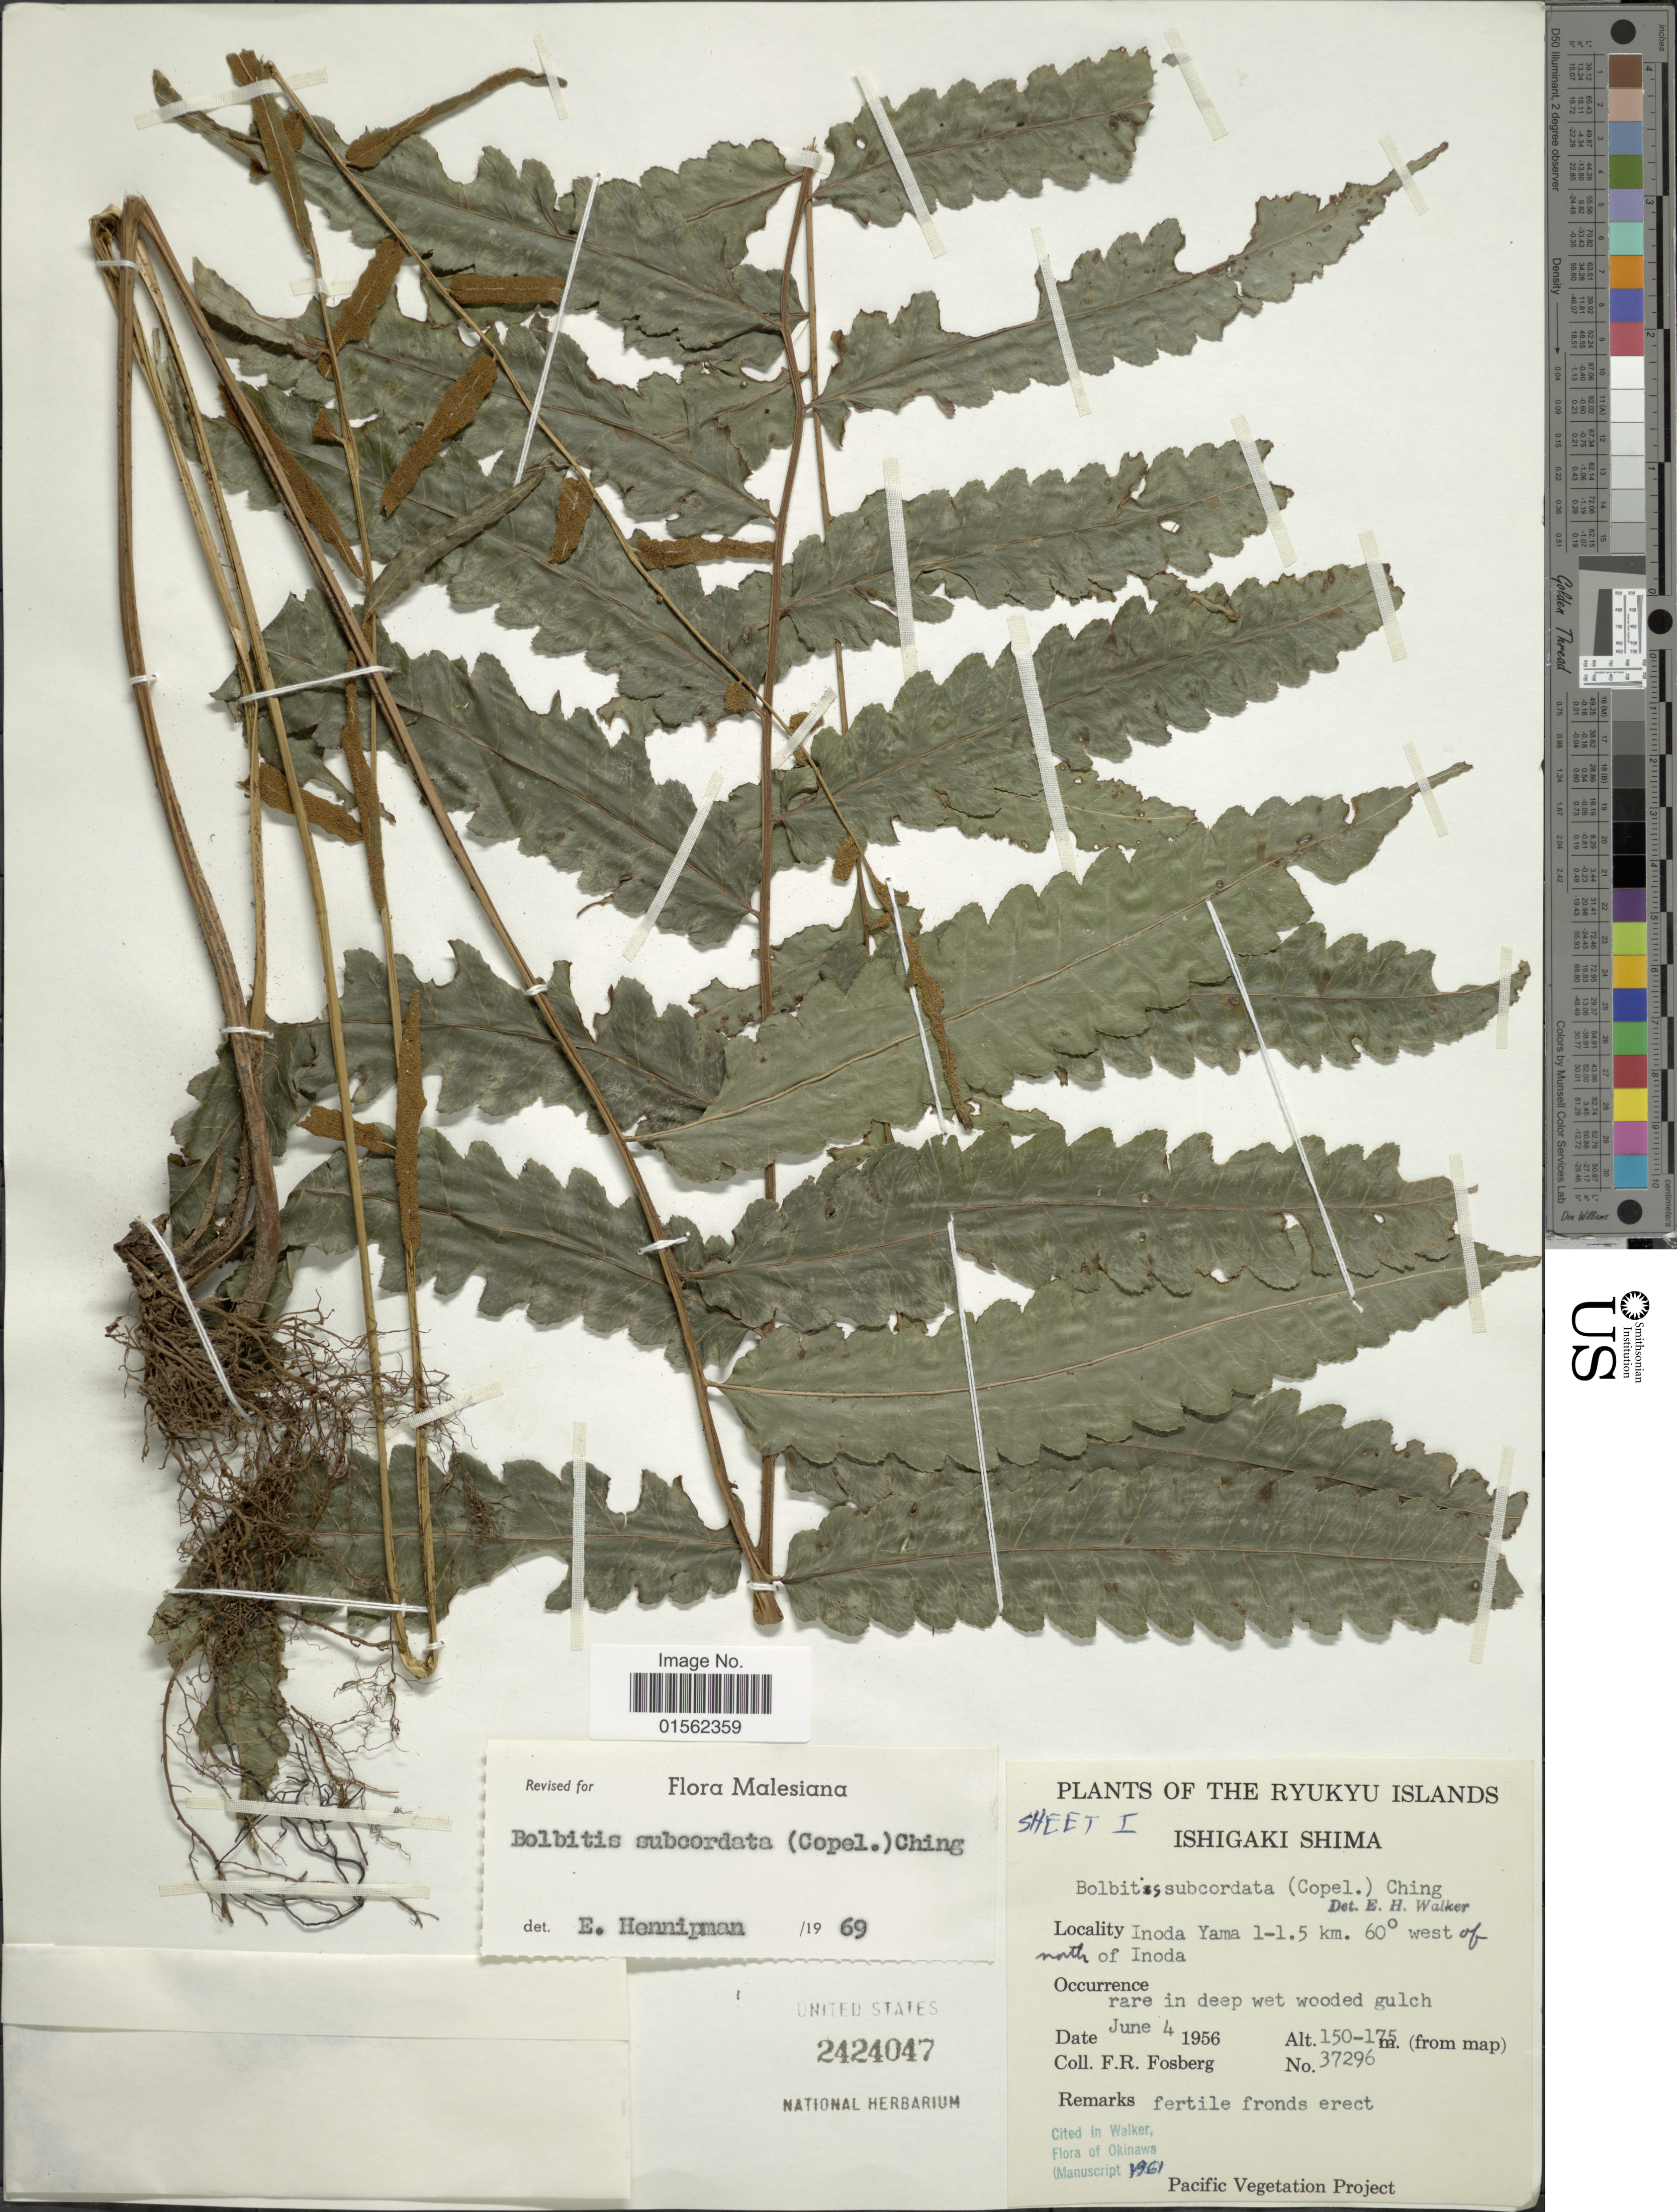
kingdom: Plantae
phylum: Tracheophyta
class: Polypodiopsida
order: Polypodiales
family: Dryopteridaceae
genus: Bolbitis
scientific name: Bolbitis subcordata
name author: (Copel.) Ching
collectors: F. R. Fosberg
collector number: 37296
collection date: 1956-06-04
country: Japan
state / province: Okinawa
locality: Rykyu Islands, Ishigaki Shima, Inoda Yama 1-1.5km. 60° west of north of Inoda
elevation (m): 150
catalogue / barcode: US 2424047